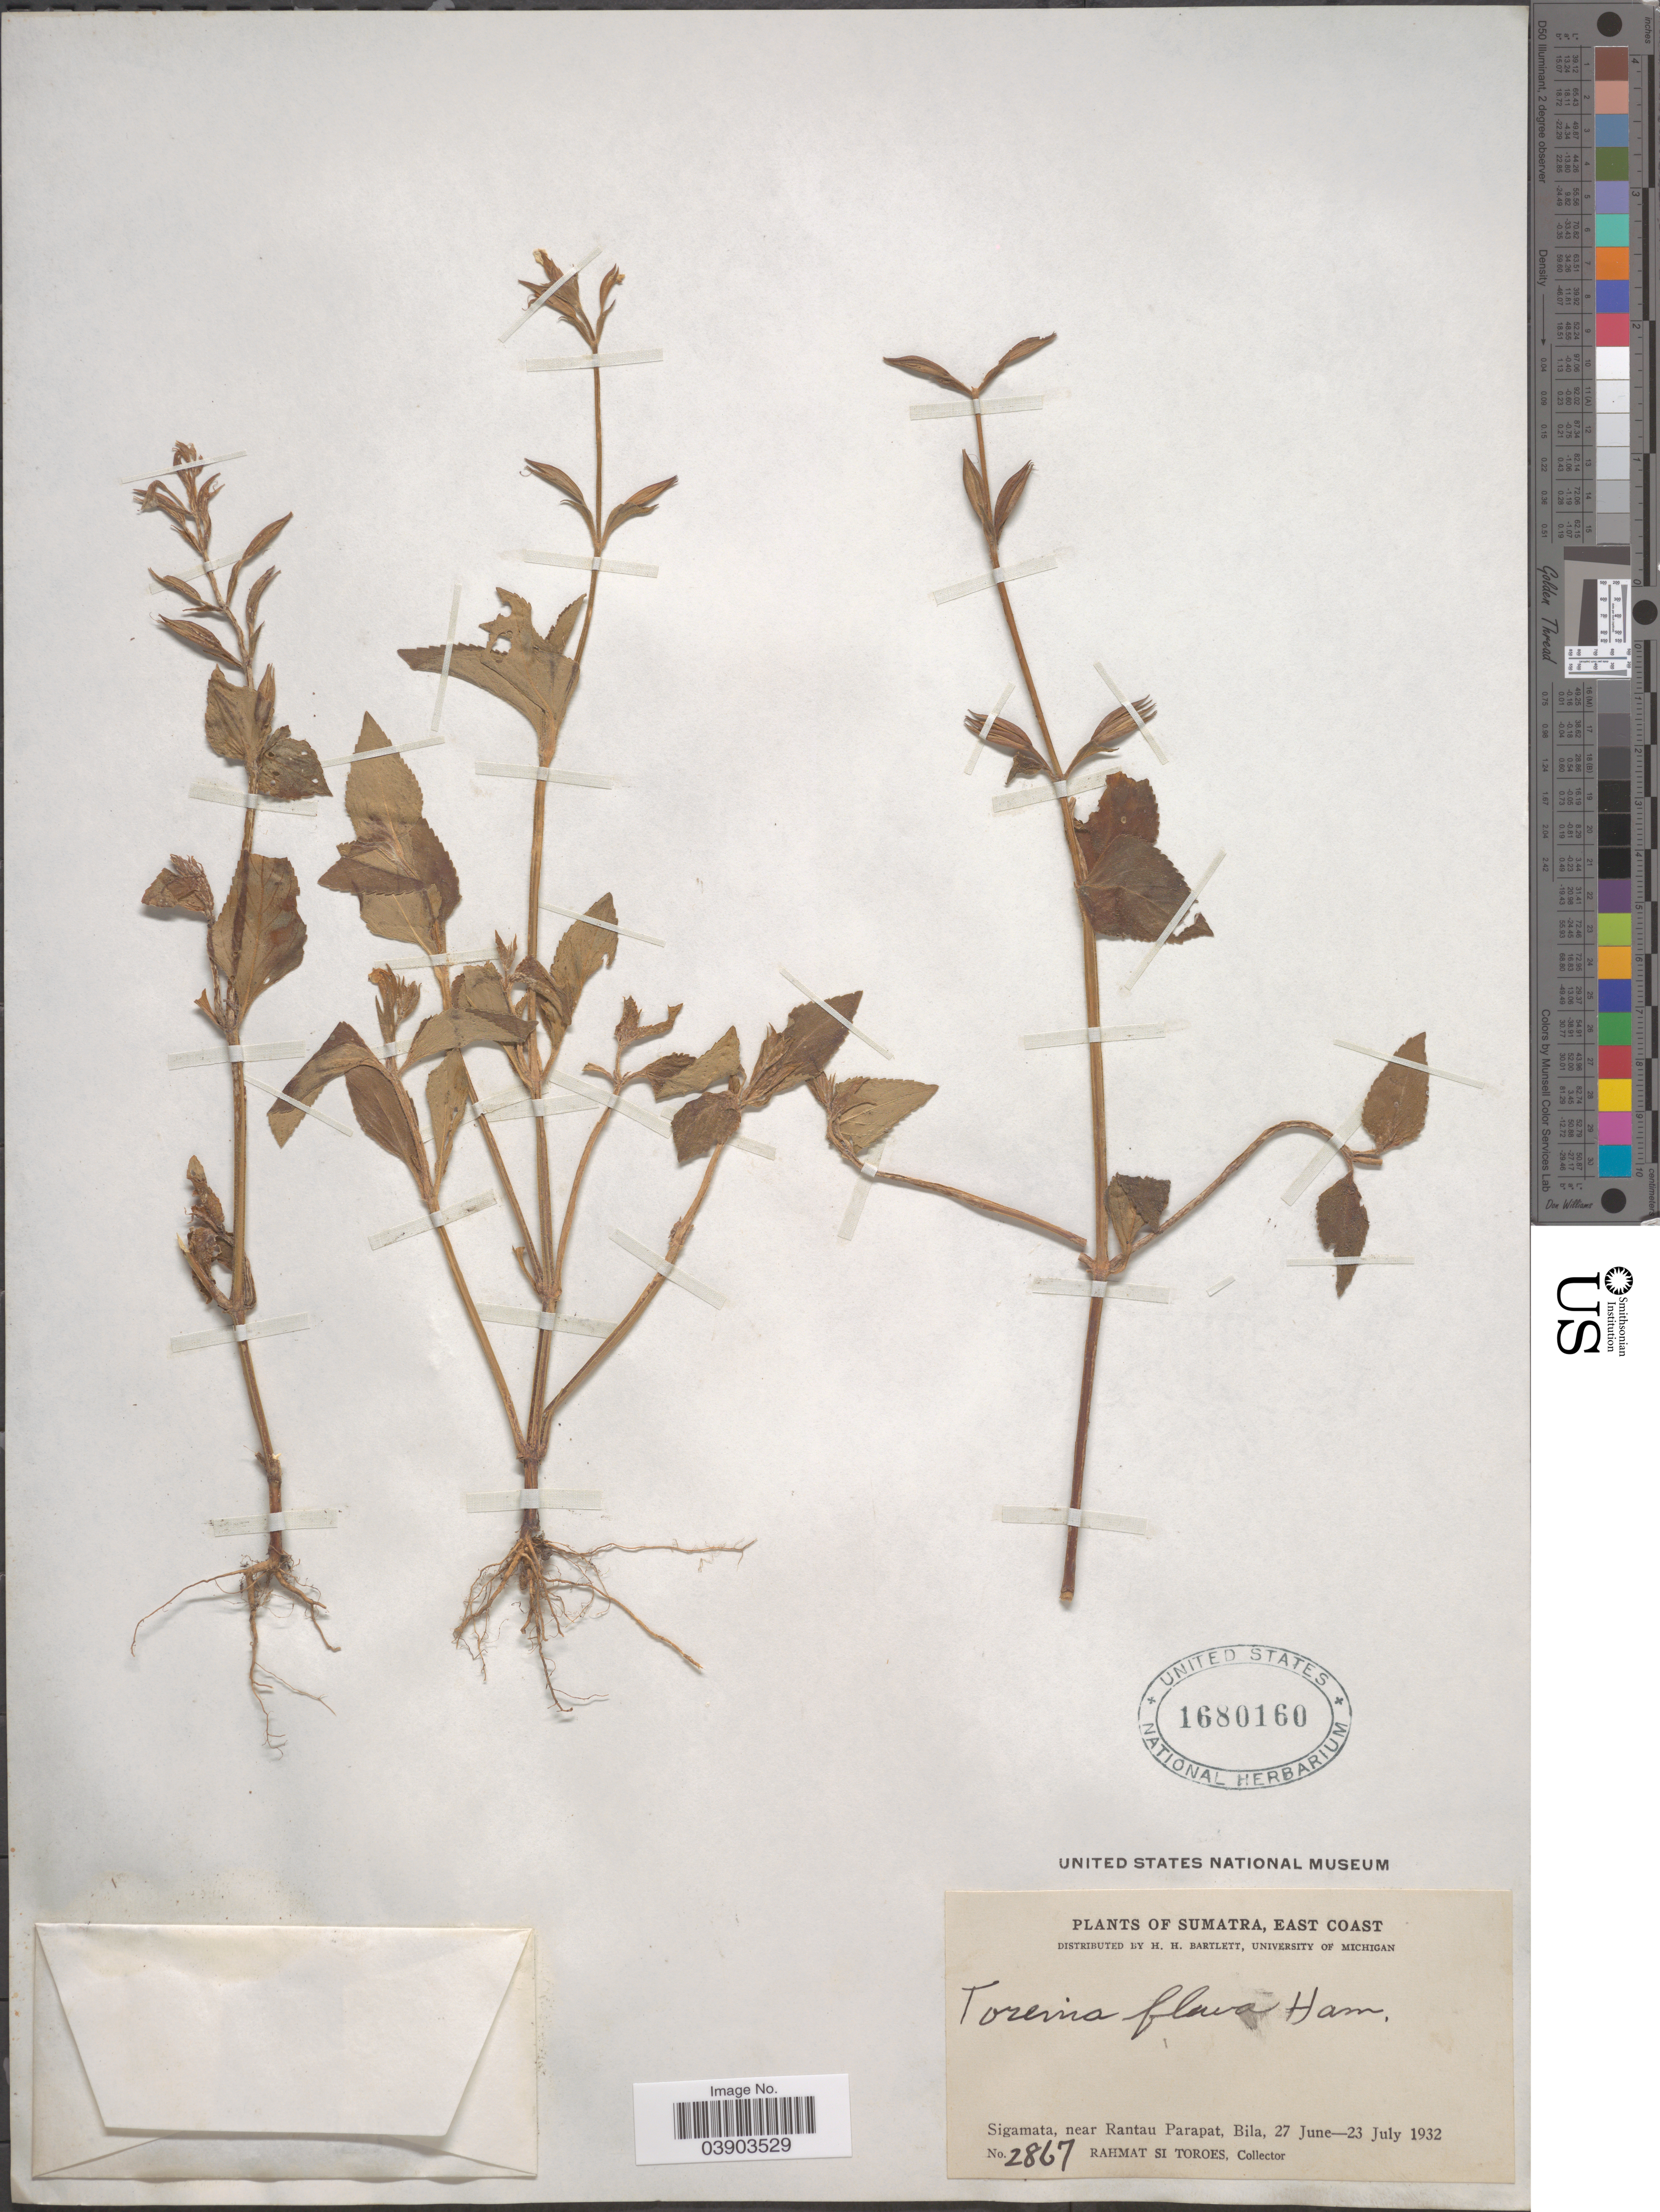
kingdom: Plantae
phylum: Tracheophyta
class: Magnoliopsida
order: Lamiales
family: Linderniaceae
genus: Torenia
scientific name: Torenia flava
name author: Ham.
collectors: Rahmat Si Boeea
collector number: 2867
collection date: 1932-06-27/1932-07-23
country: Indonesia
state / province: Sumatra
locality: East Coast. Sigamata, near Rantau Parapat, Bila.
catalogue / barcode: US 1680160